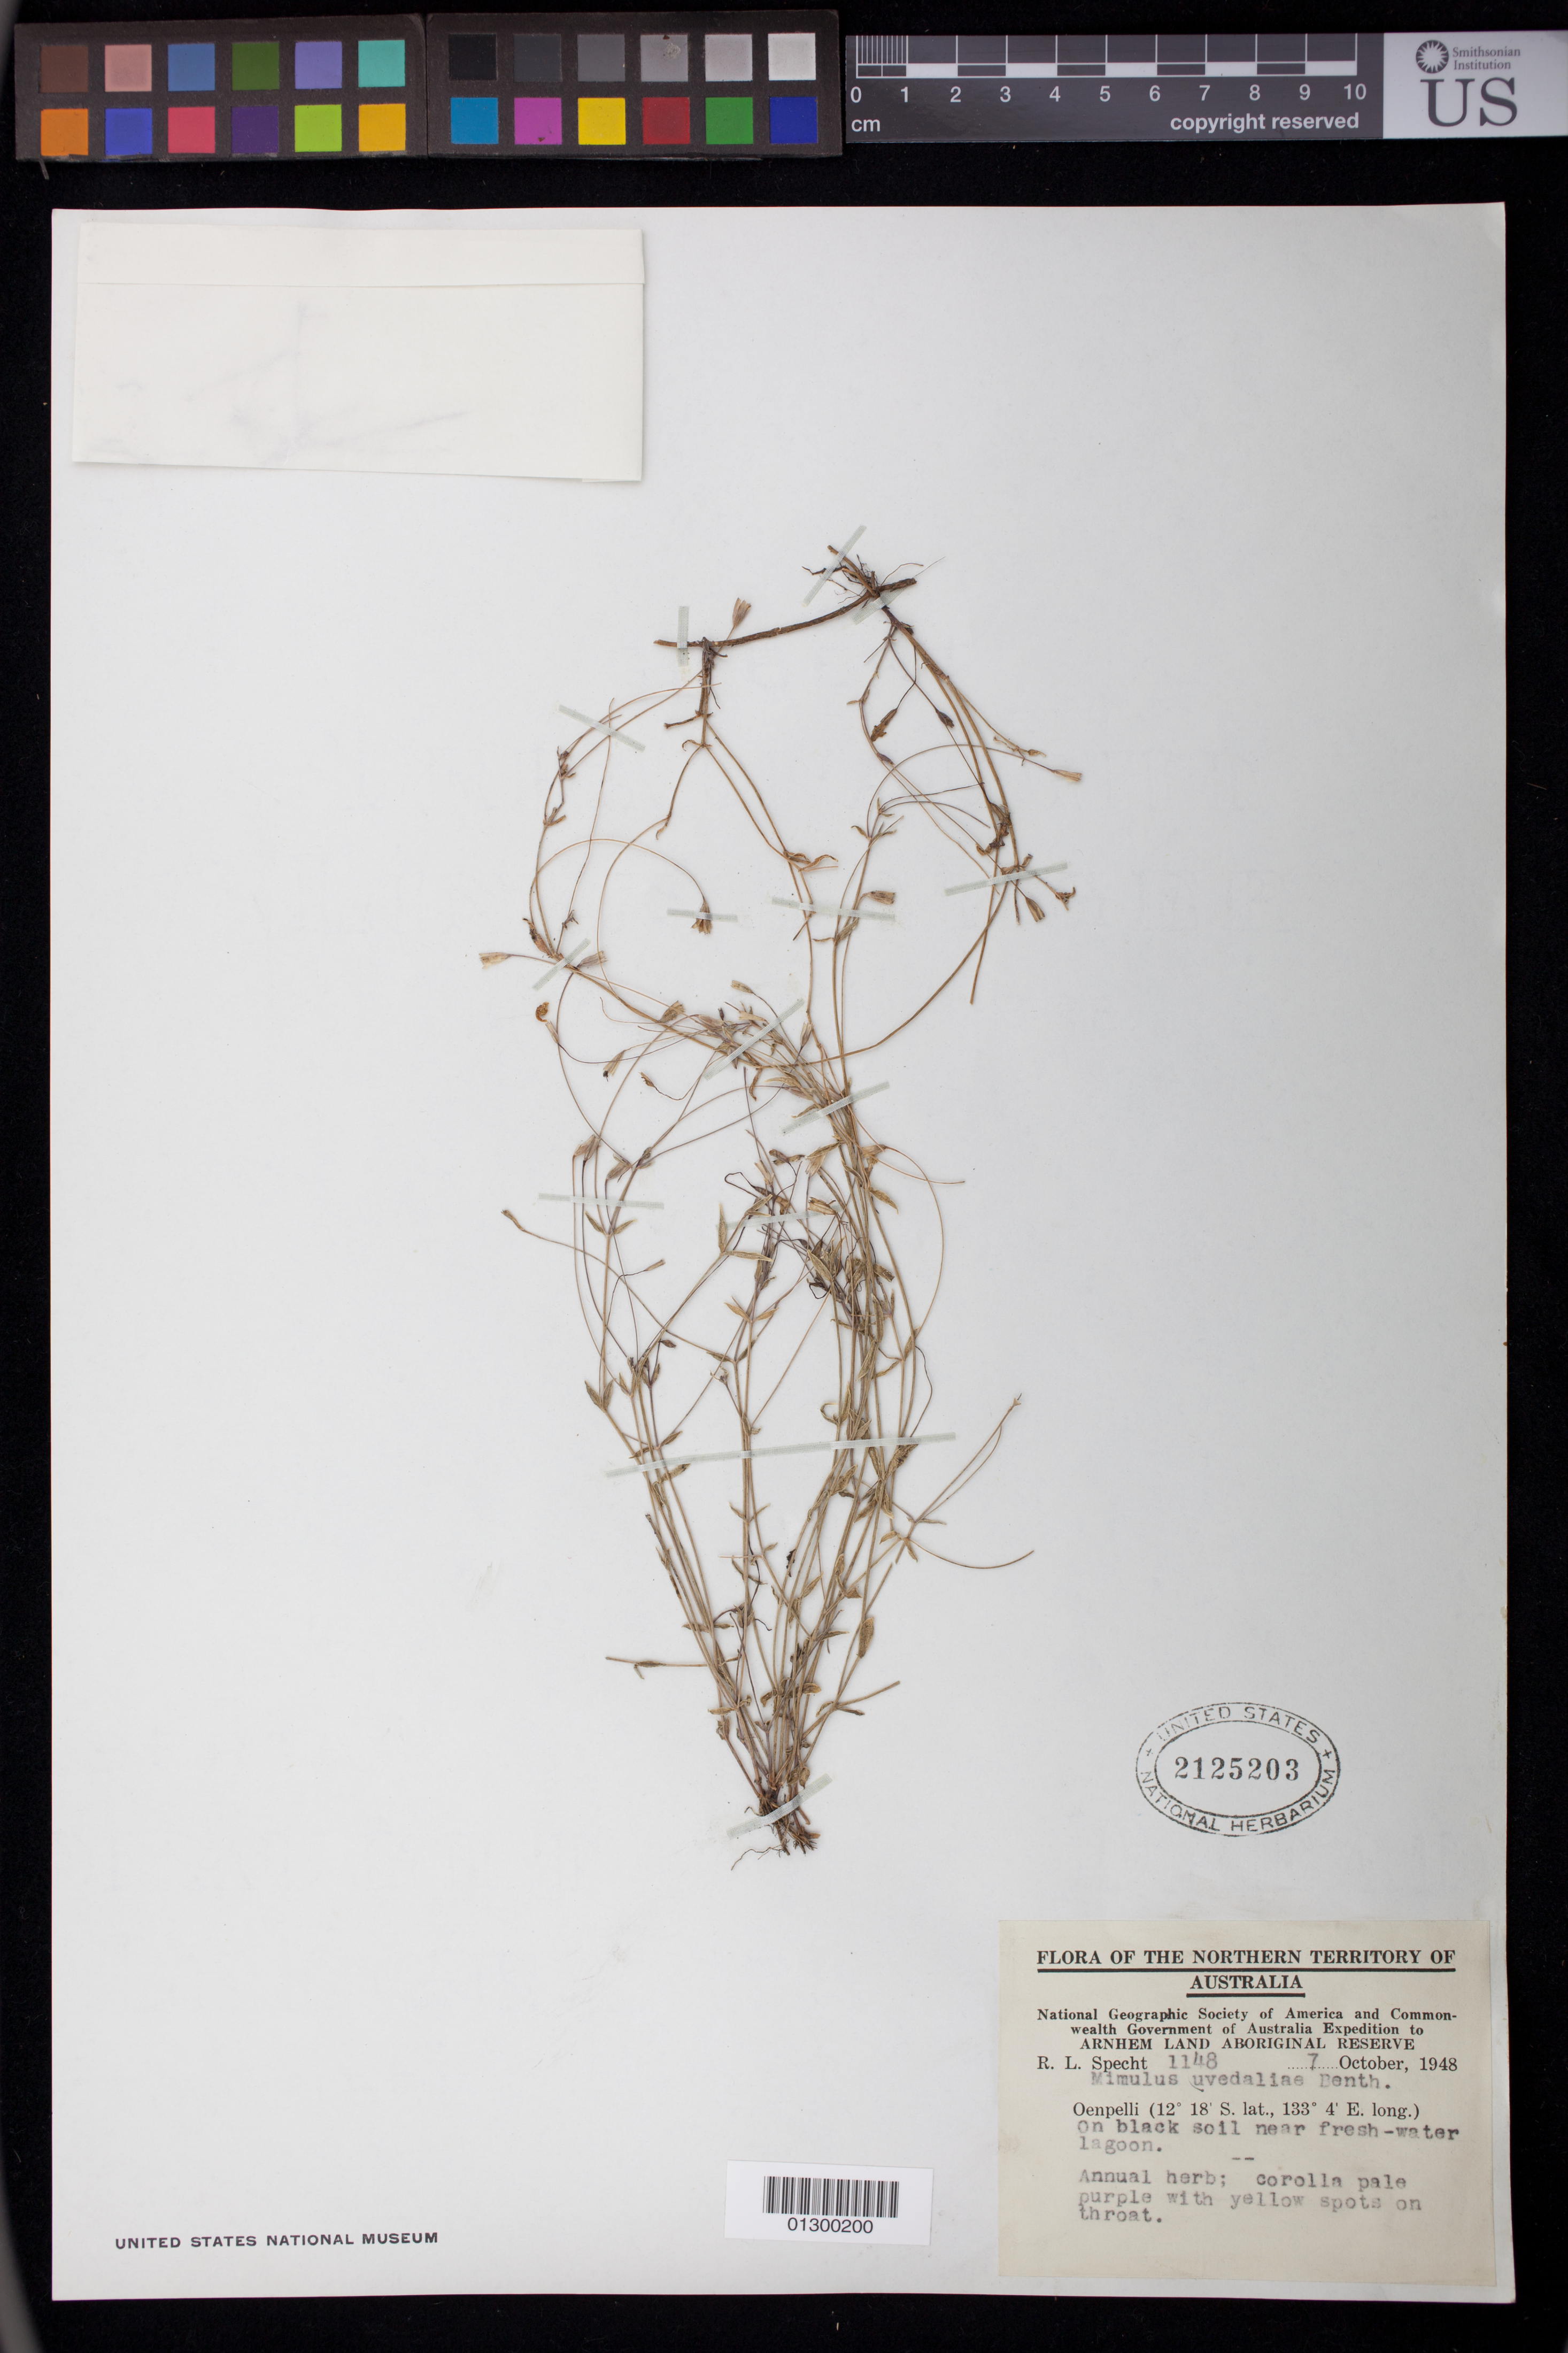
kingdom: Plantae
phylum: Tracheophyta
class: Magnoliopsida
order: Lamiales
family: Phrymaceae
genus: Mimulus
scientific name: Mimulus uvedaliae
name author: Benth.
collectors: R. L. Specht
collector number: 1148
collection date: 1948-10-07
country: Australia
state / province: Northern Territory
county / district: West Arnhem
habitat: On black soil near fresh-water lagoon.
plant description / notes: Annual herb; corolla pale purple with yellow spots on throat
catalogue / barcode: US 2125203